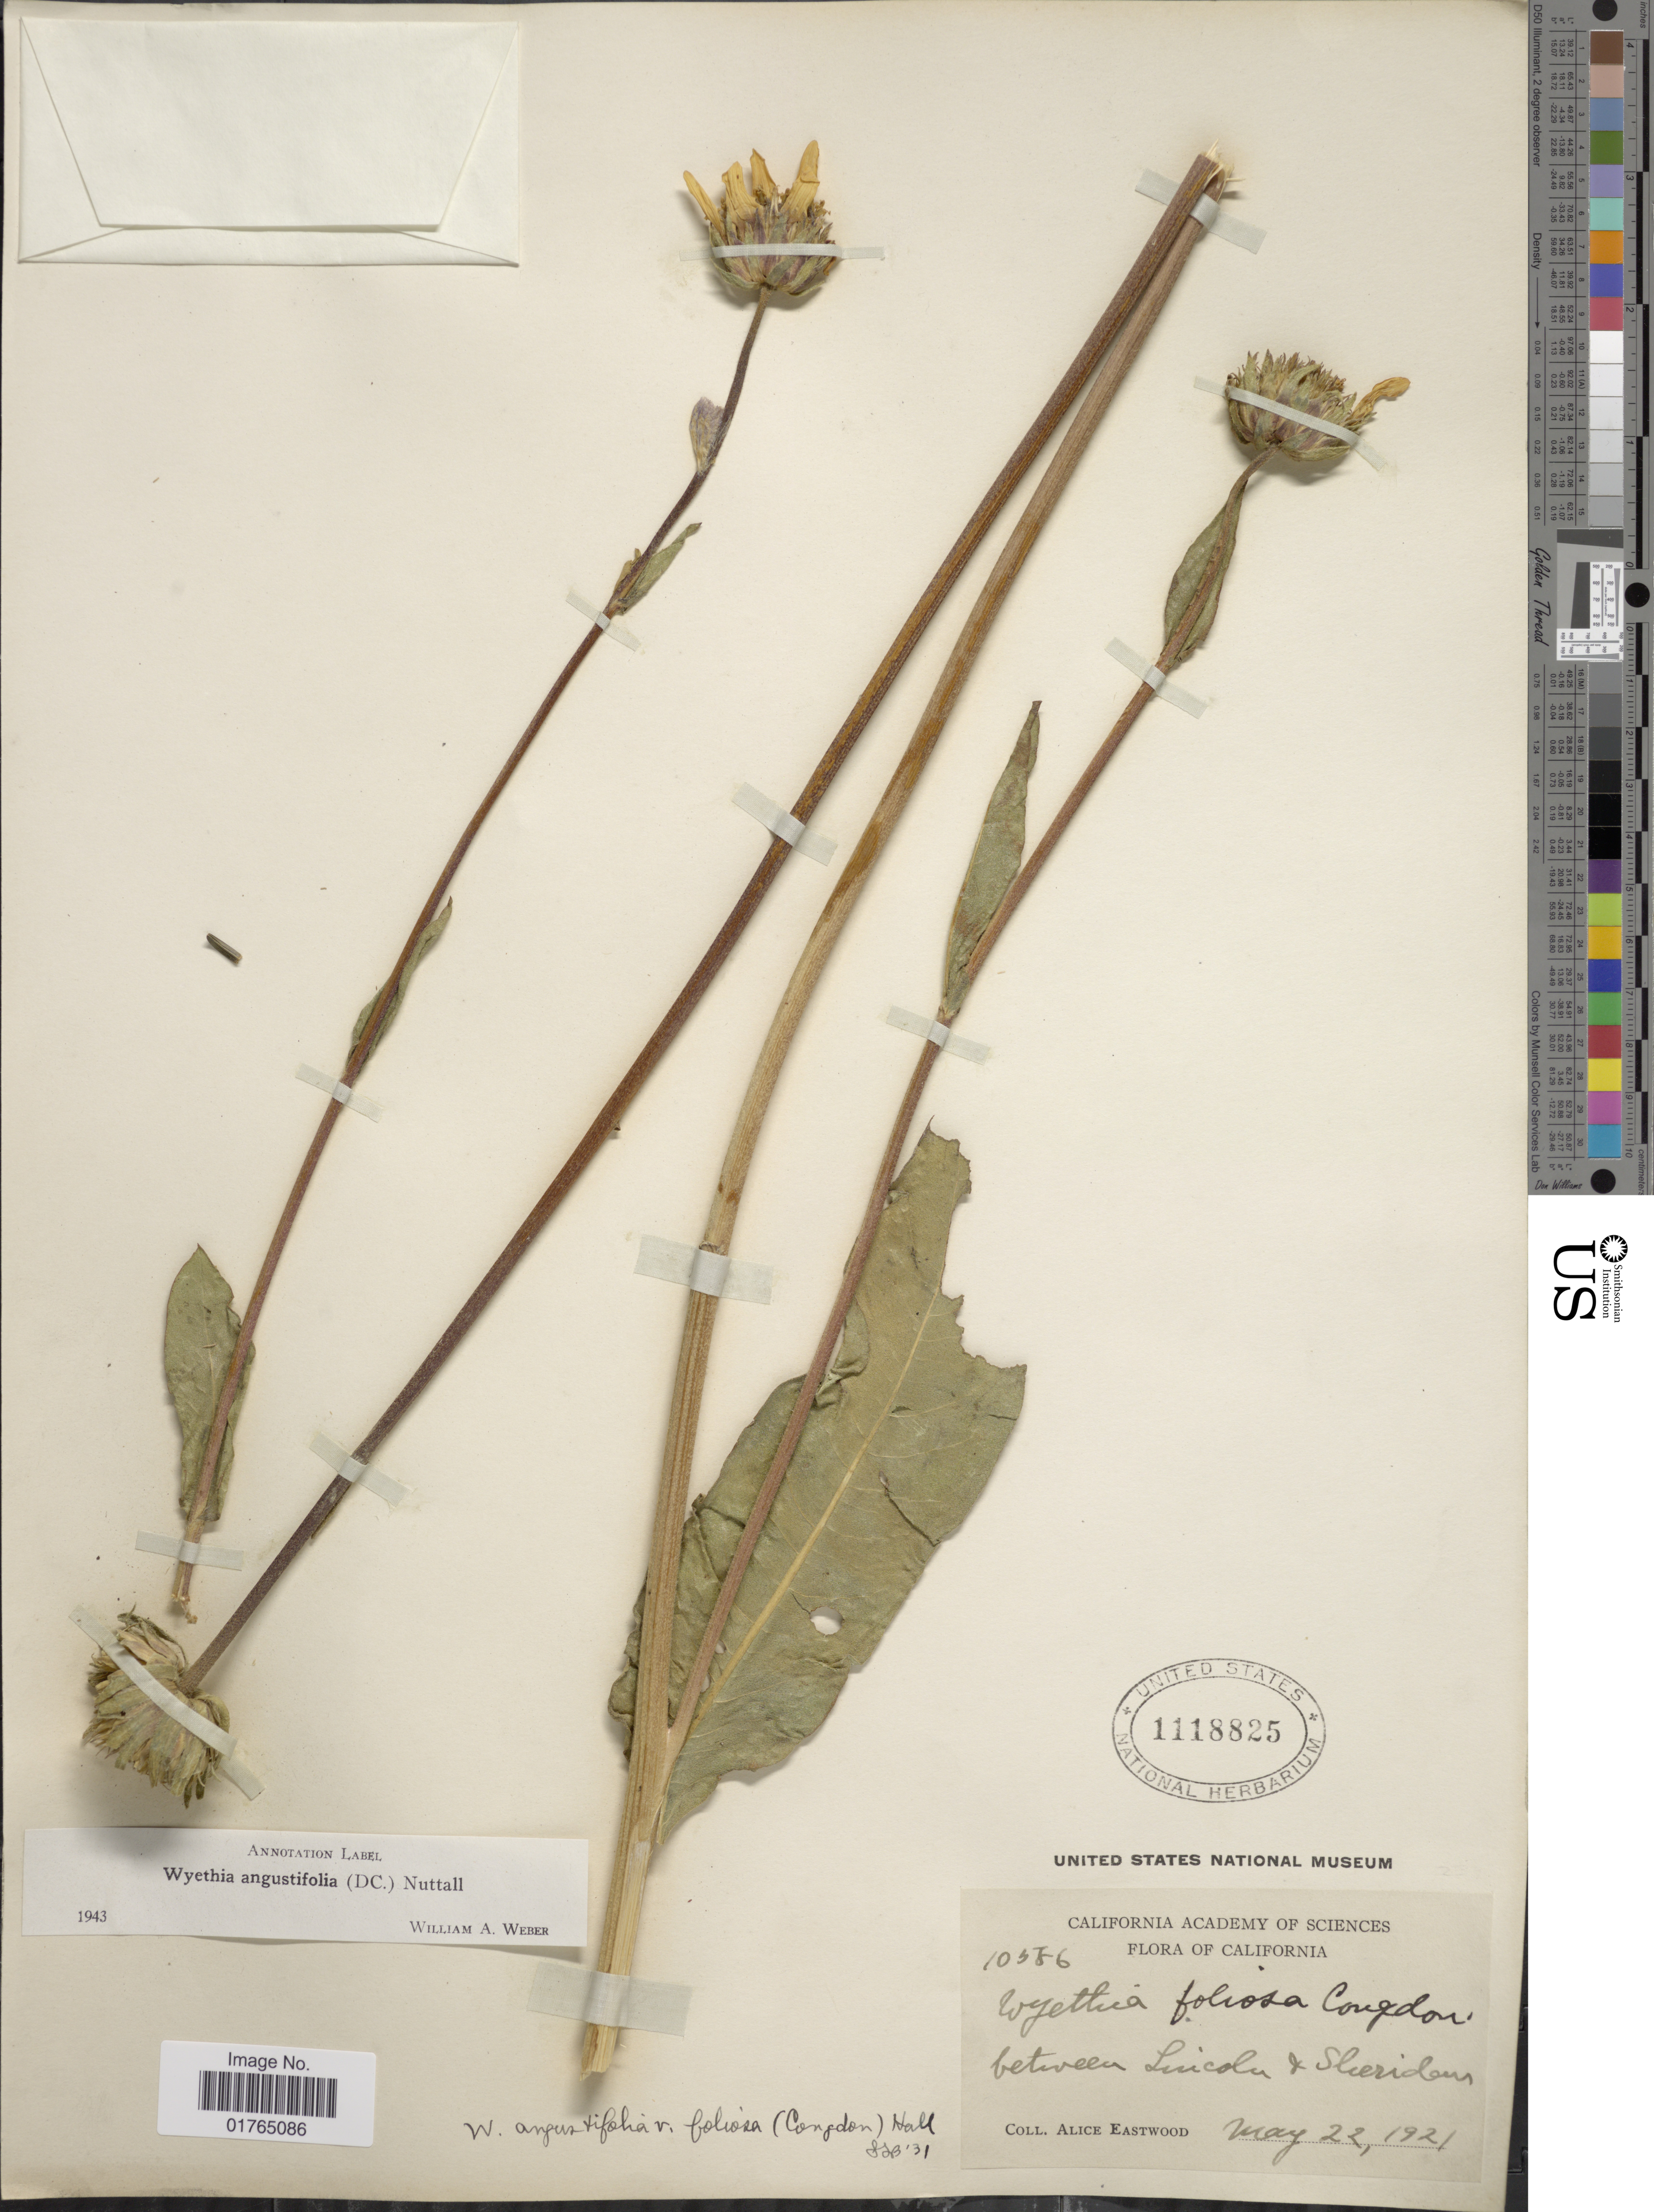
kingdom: Plantae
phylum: Tracheophyta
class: Magnoliopsida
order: Asterales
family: Asteraceae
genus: Wyethia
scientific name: Wyethia angustifolia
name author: (DC.) Nutt.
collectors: A. Eastwood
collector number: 10586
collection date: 1921-05-22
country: United States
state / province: California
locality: Between Luicola + Sheridan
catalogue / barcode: US 1118825